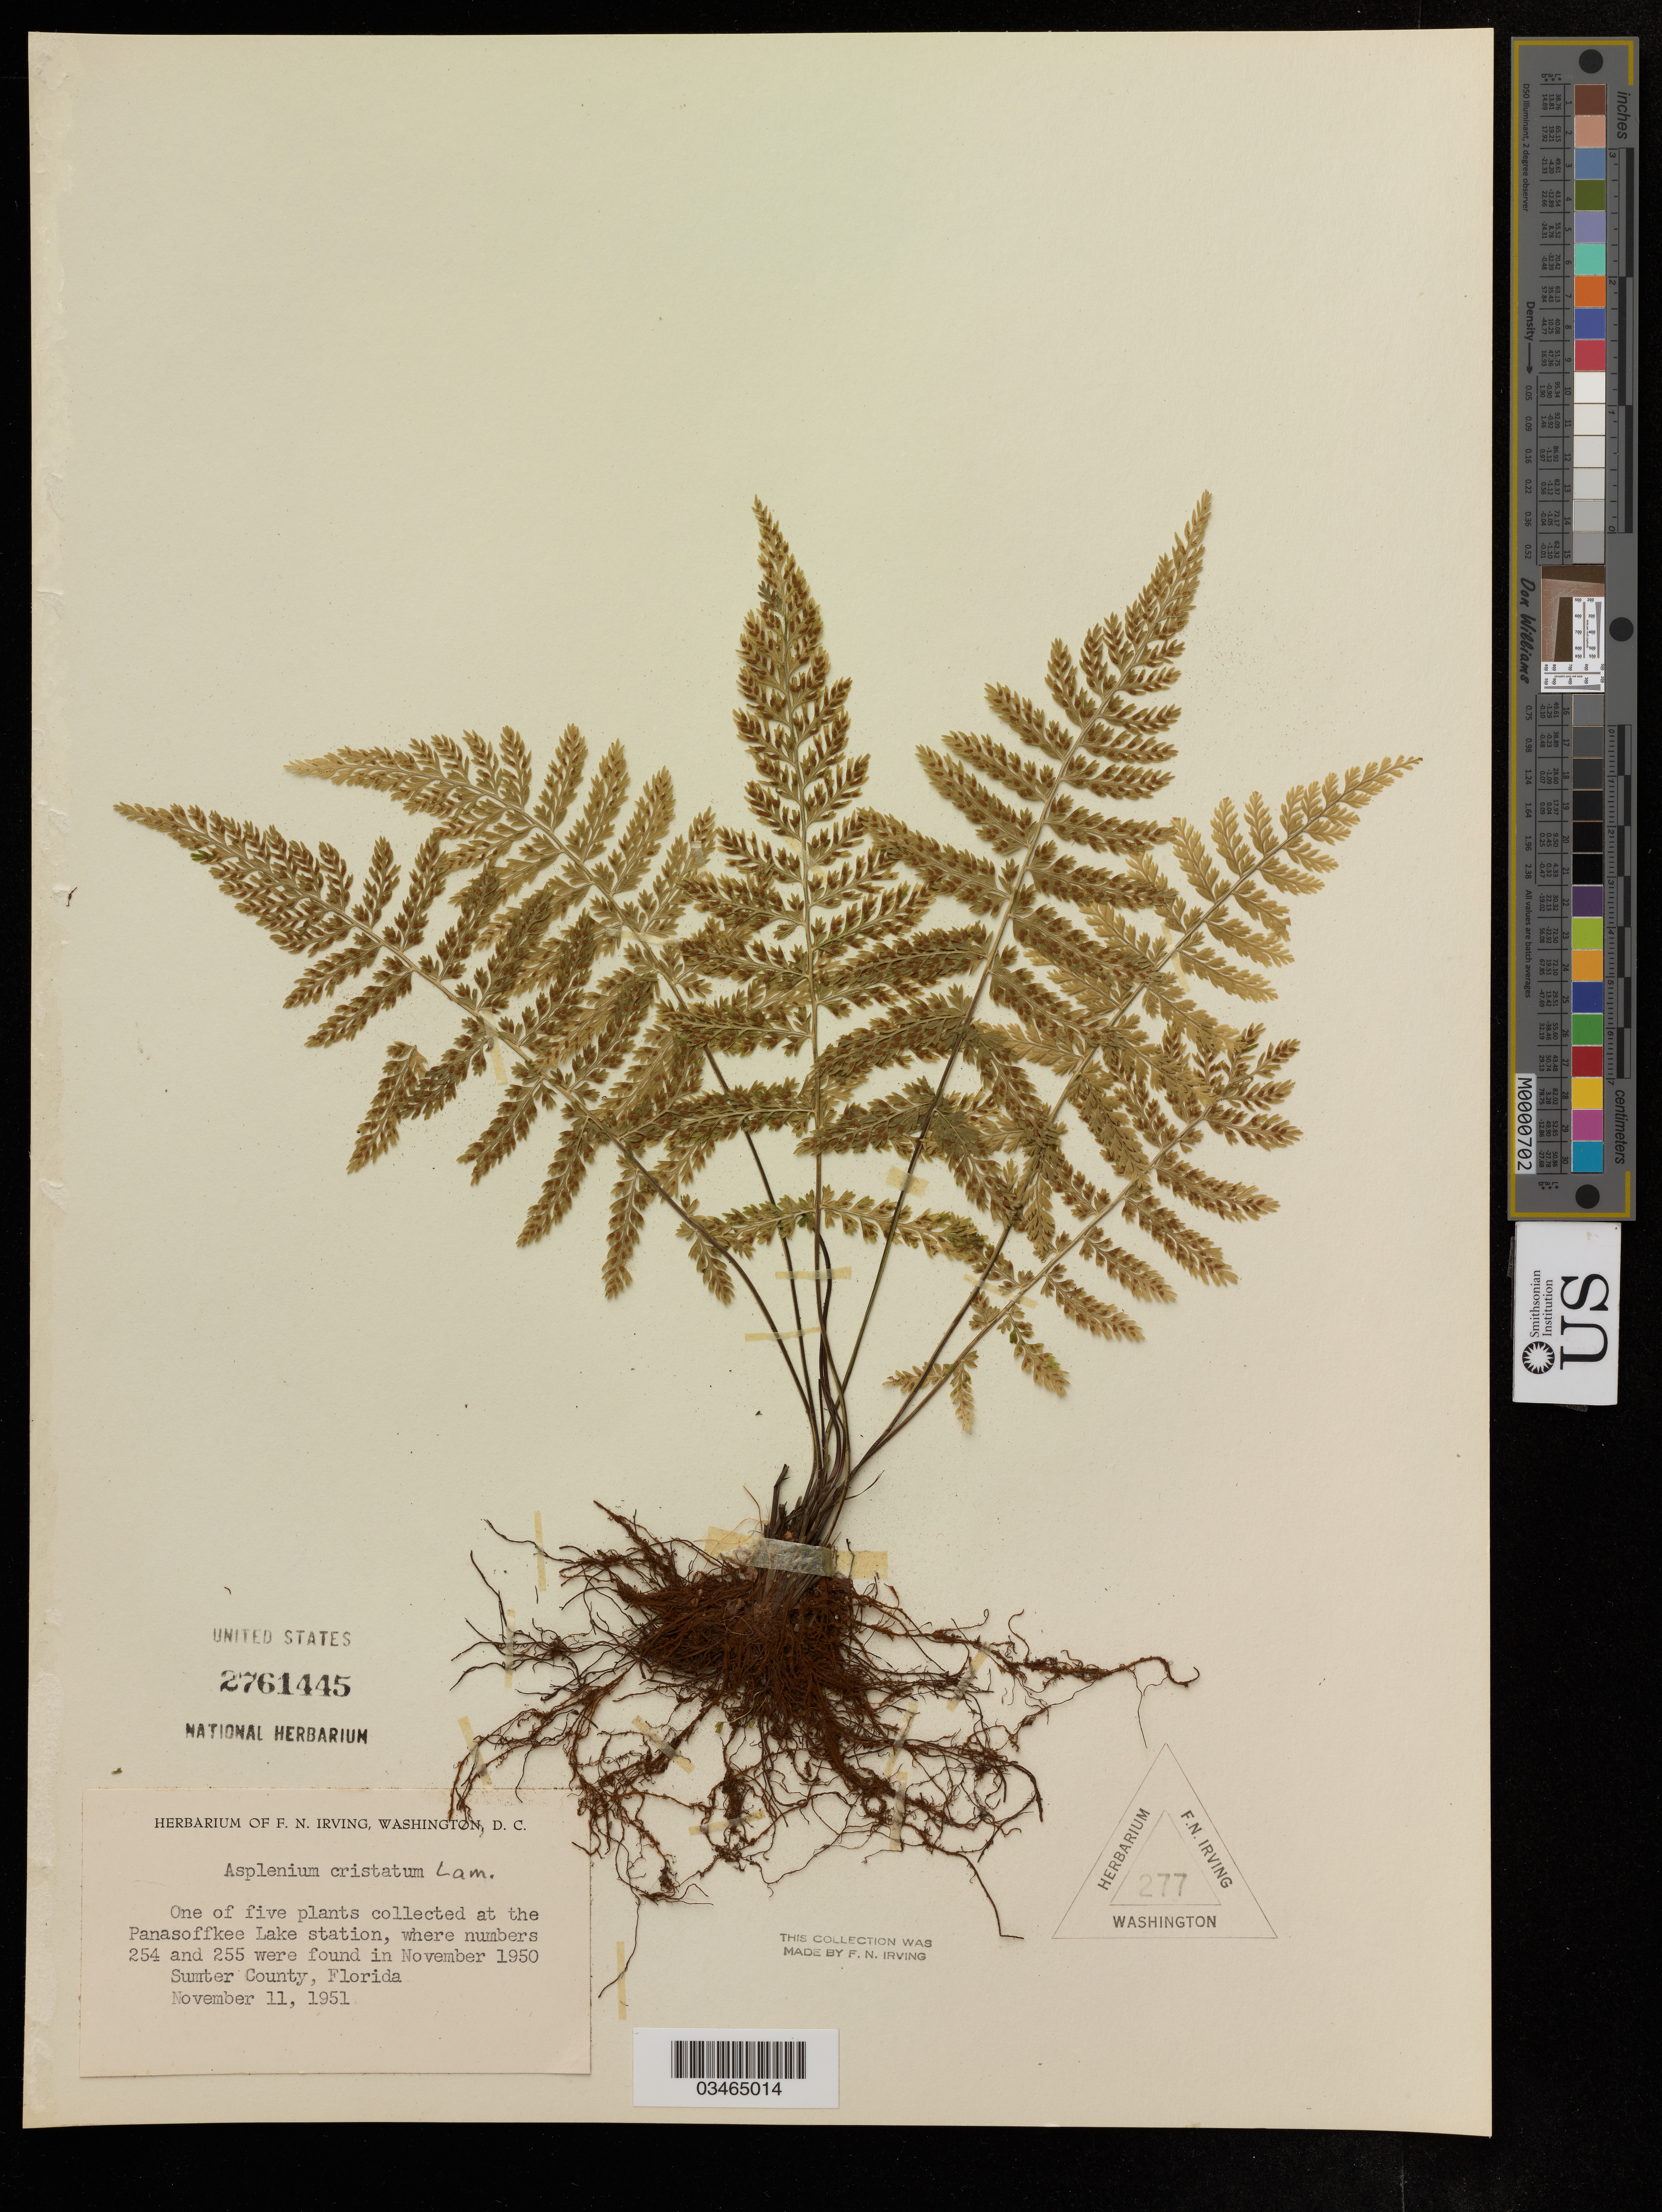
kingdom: Plantae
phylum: Tracheophyta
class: Polypodiopsida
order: Polypodiales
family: Aspleniaceae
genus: Asplenium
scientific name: Asplenium cristatum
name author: Lam.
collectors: ex herb. F.N. Irving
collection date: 1951-11-11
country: United States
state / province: Florida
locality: At the Panasoffkee Lake station, Sumter County.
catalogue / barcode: US 2761445